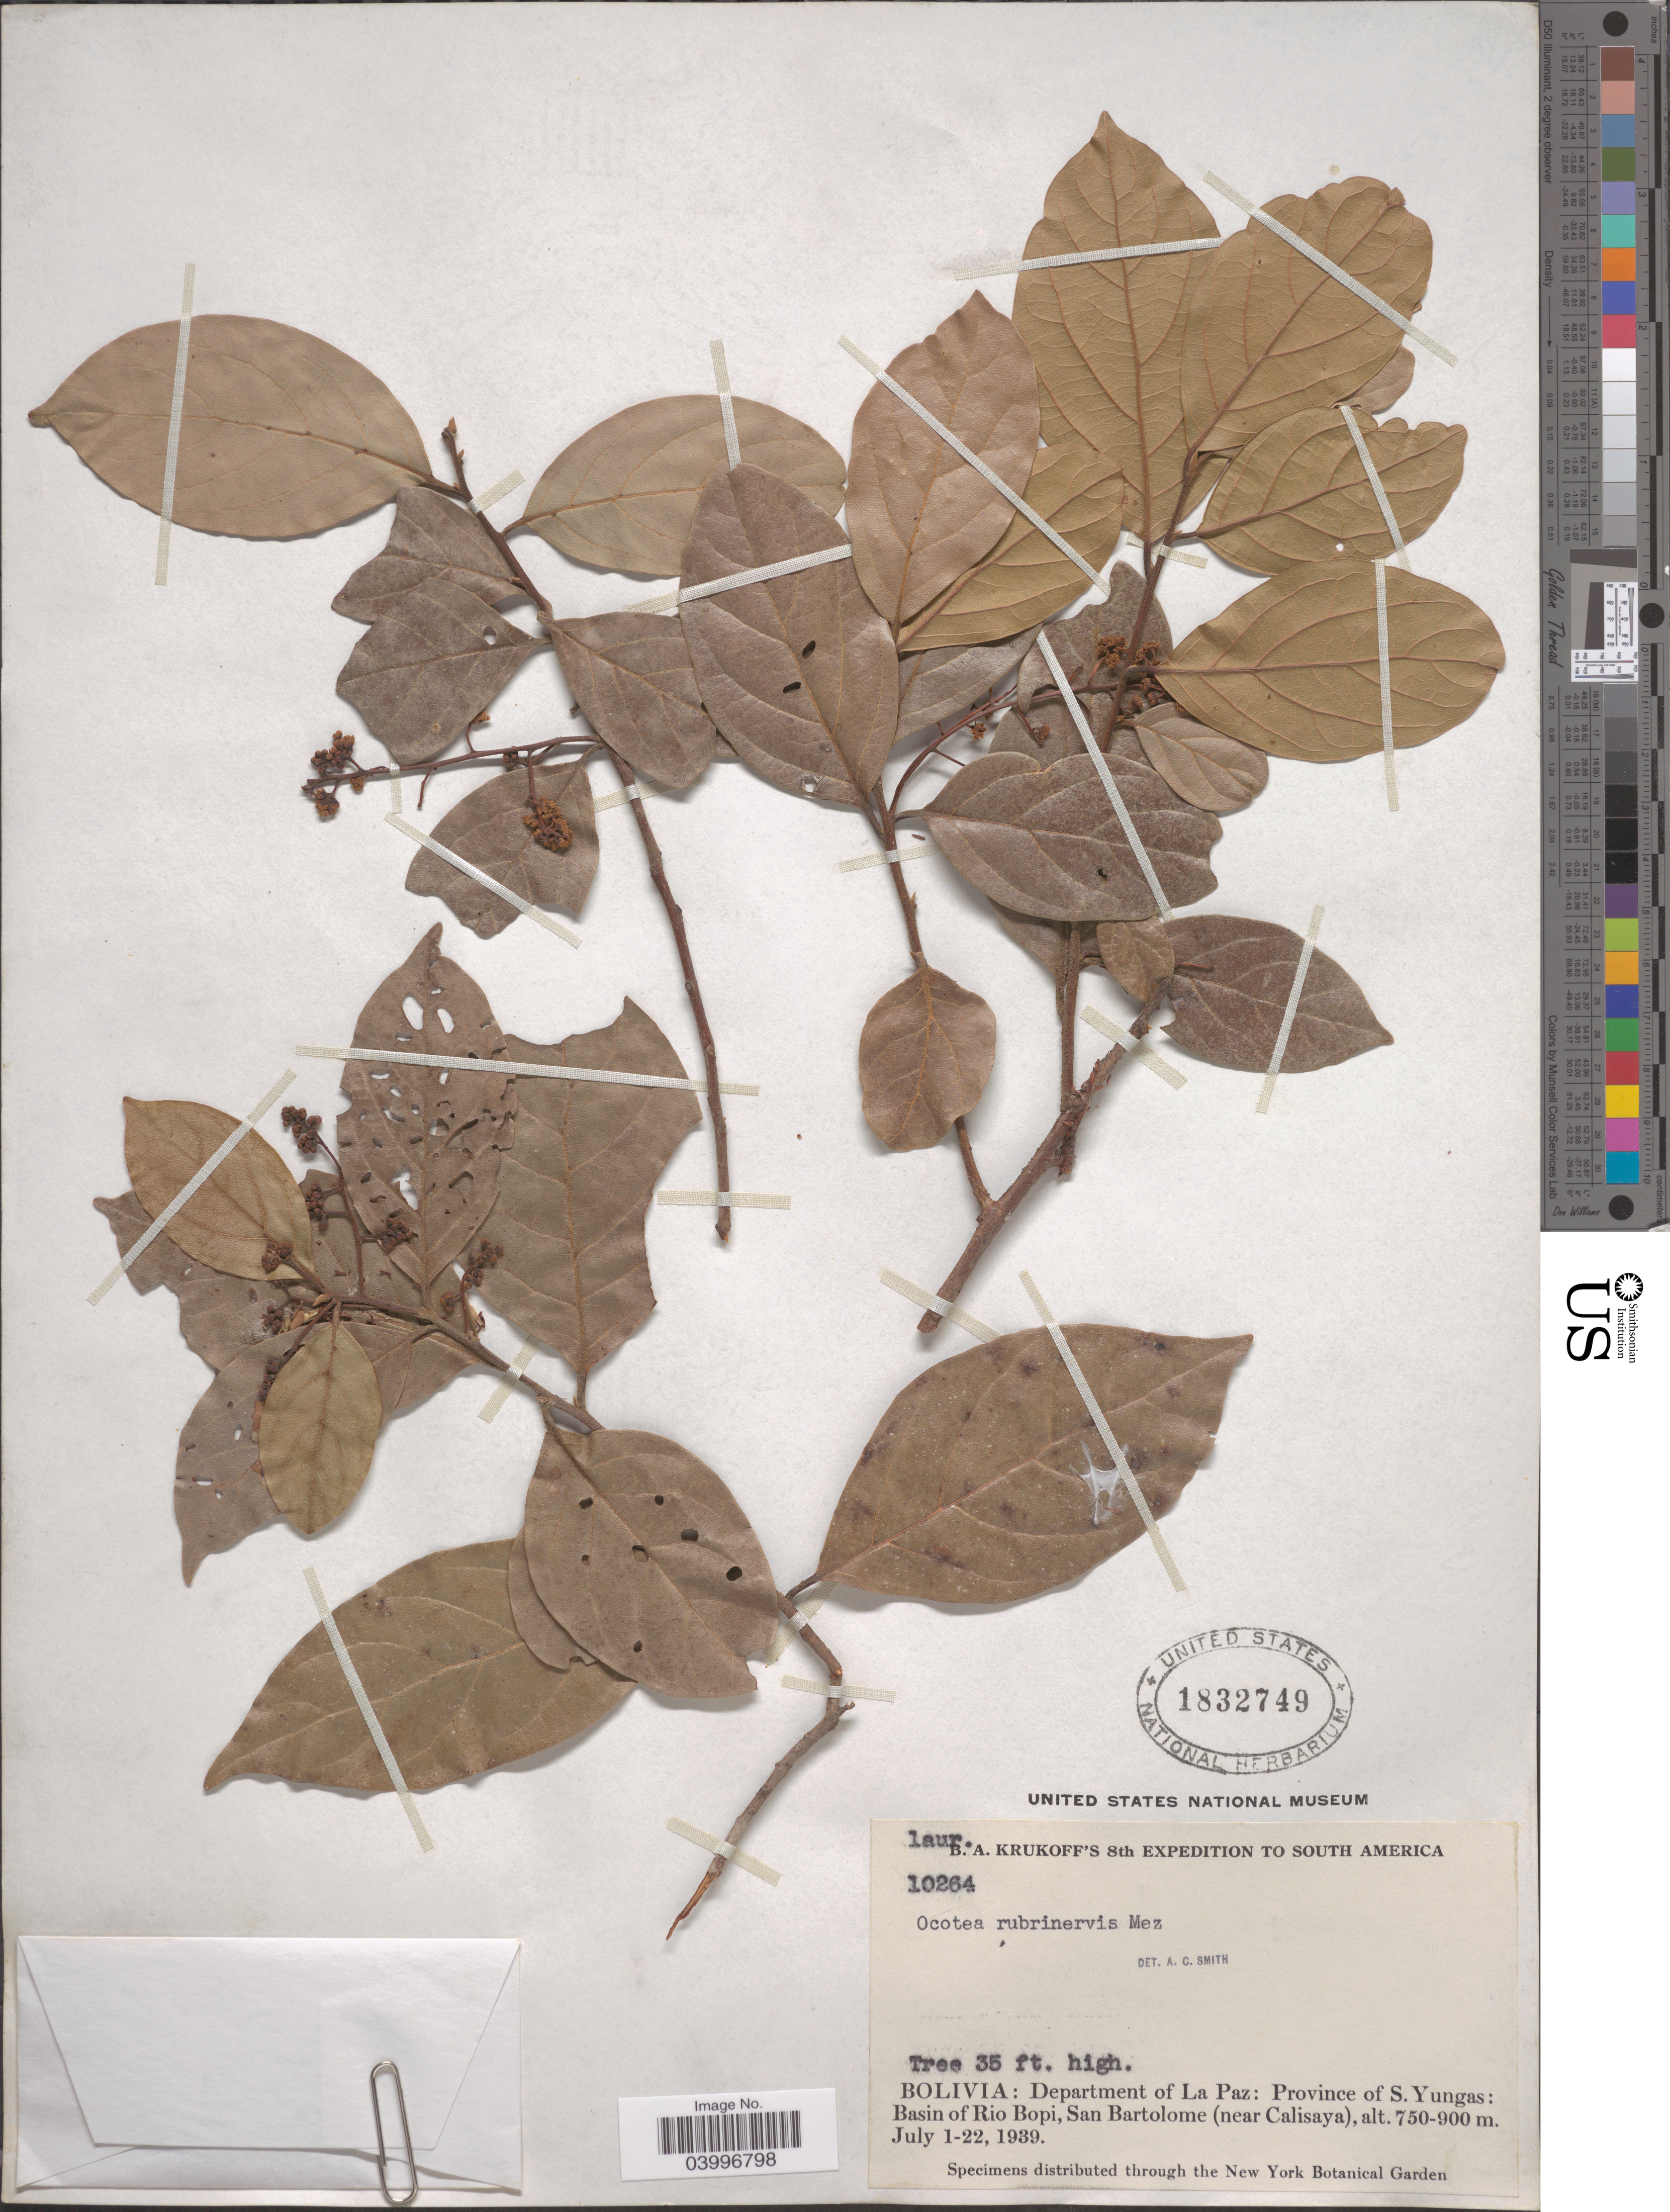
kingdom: Plantae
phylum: Tracheophyta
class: Magnoliopsida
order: Laurales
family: Lauraceae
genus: Ocotea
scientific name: Ocotea rubrinervis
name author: Mez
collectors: B. A. Krukoff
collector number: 10264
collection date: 1939-07-01/1939-07-22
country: Bolivia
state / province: La Paz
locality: Department of La Paz: Province of S. Yungas: Basin of Rio Bopi, San Bartolome (near Calisaya).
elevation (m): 750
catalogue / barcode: US 1832749